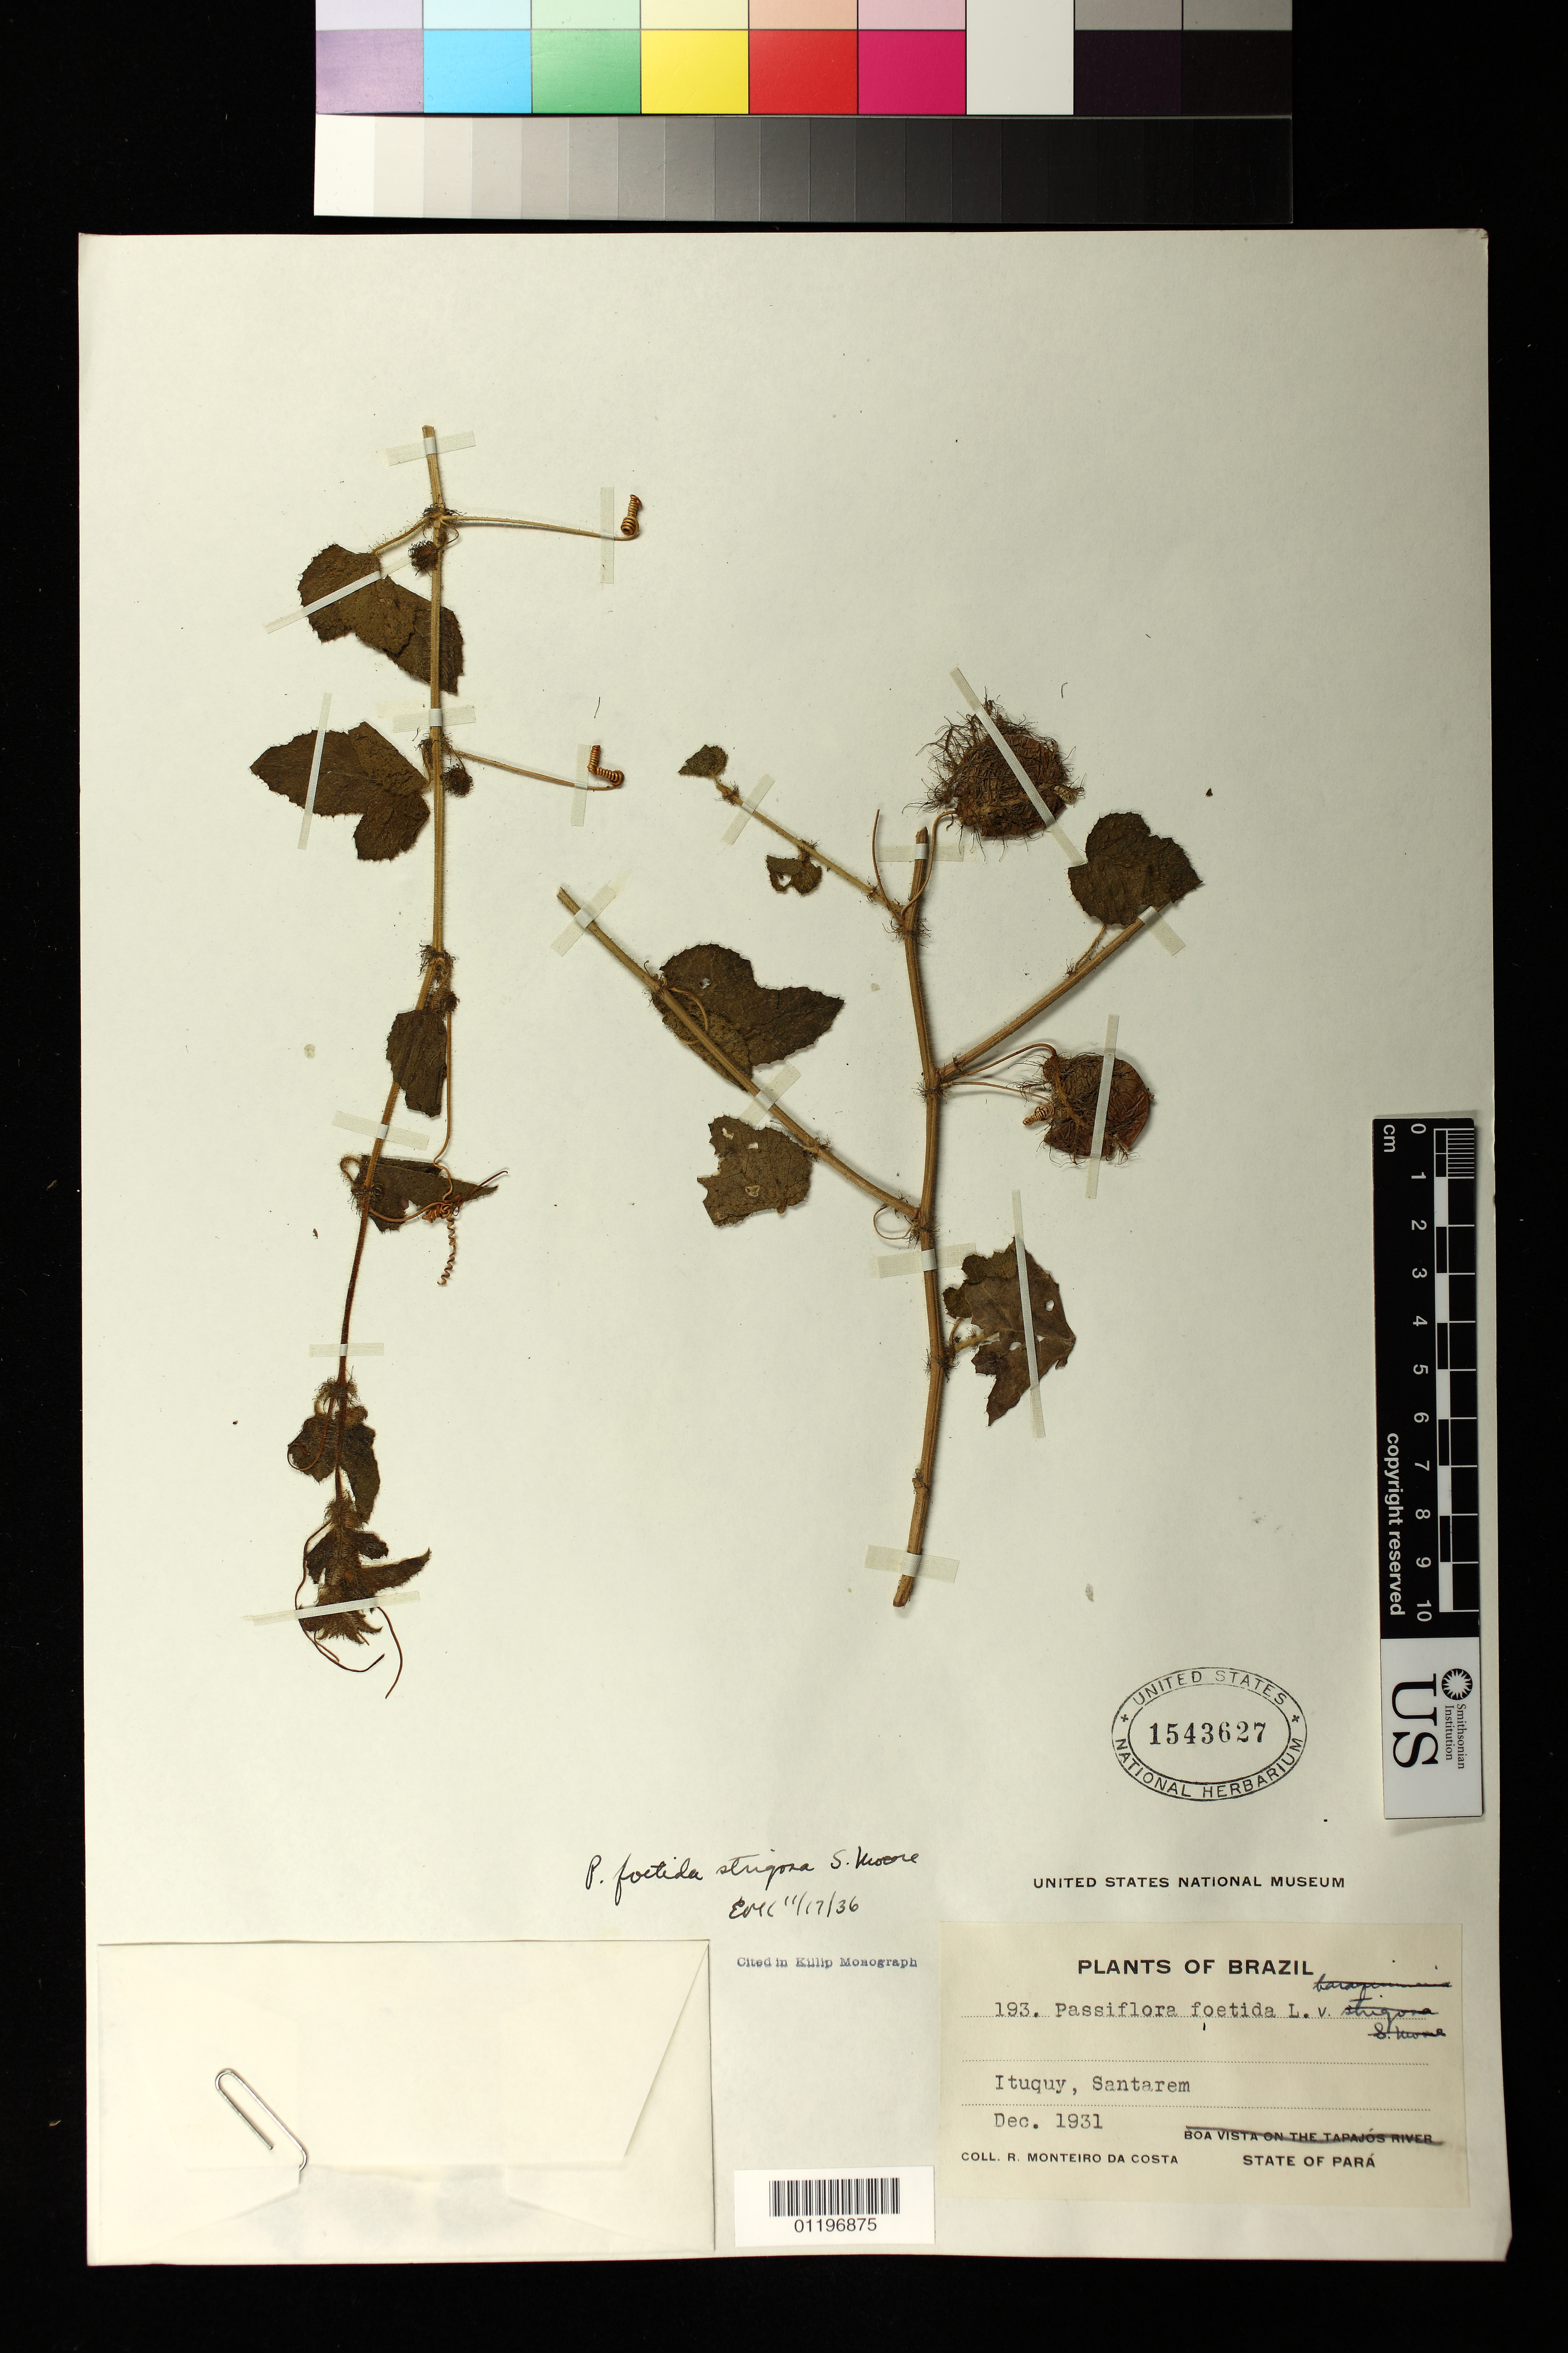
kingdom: Plantae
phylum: Tracheophyta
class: Magnoliopsida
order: Malpighiales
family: Passifloraceae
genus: Passiflora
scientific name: Passiflora foetida var. strigosa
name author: (M. Roem.) S. Moore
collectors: R. Monteiro da Costa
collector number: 193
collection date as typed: Dec 1931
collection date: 1931-12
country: Brazil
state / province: Pará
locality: Ituquy, Santarem, State of Pará.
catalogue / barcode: US 1543627